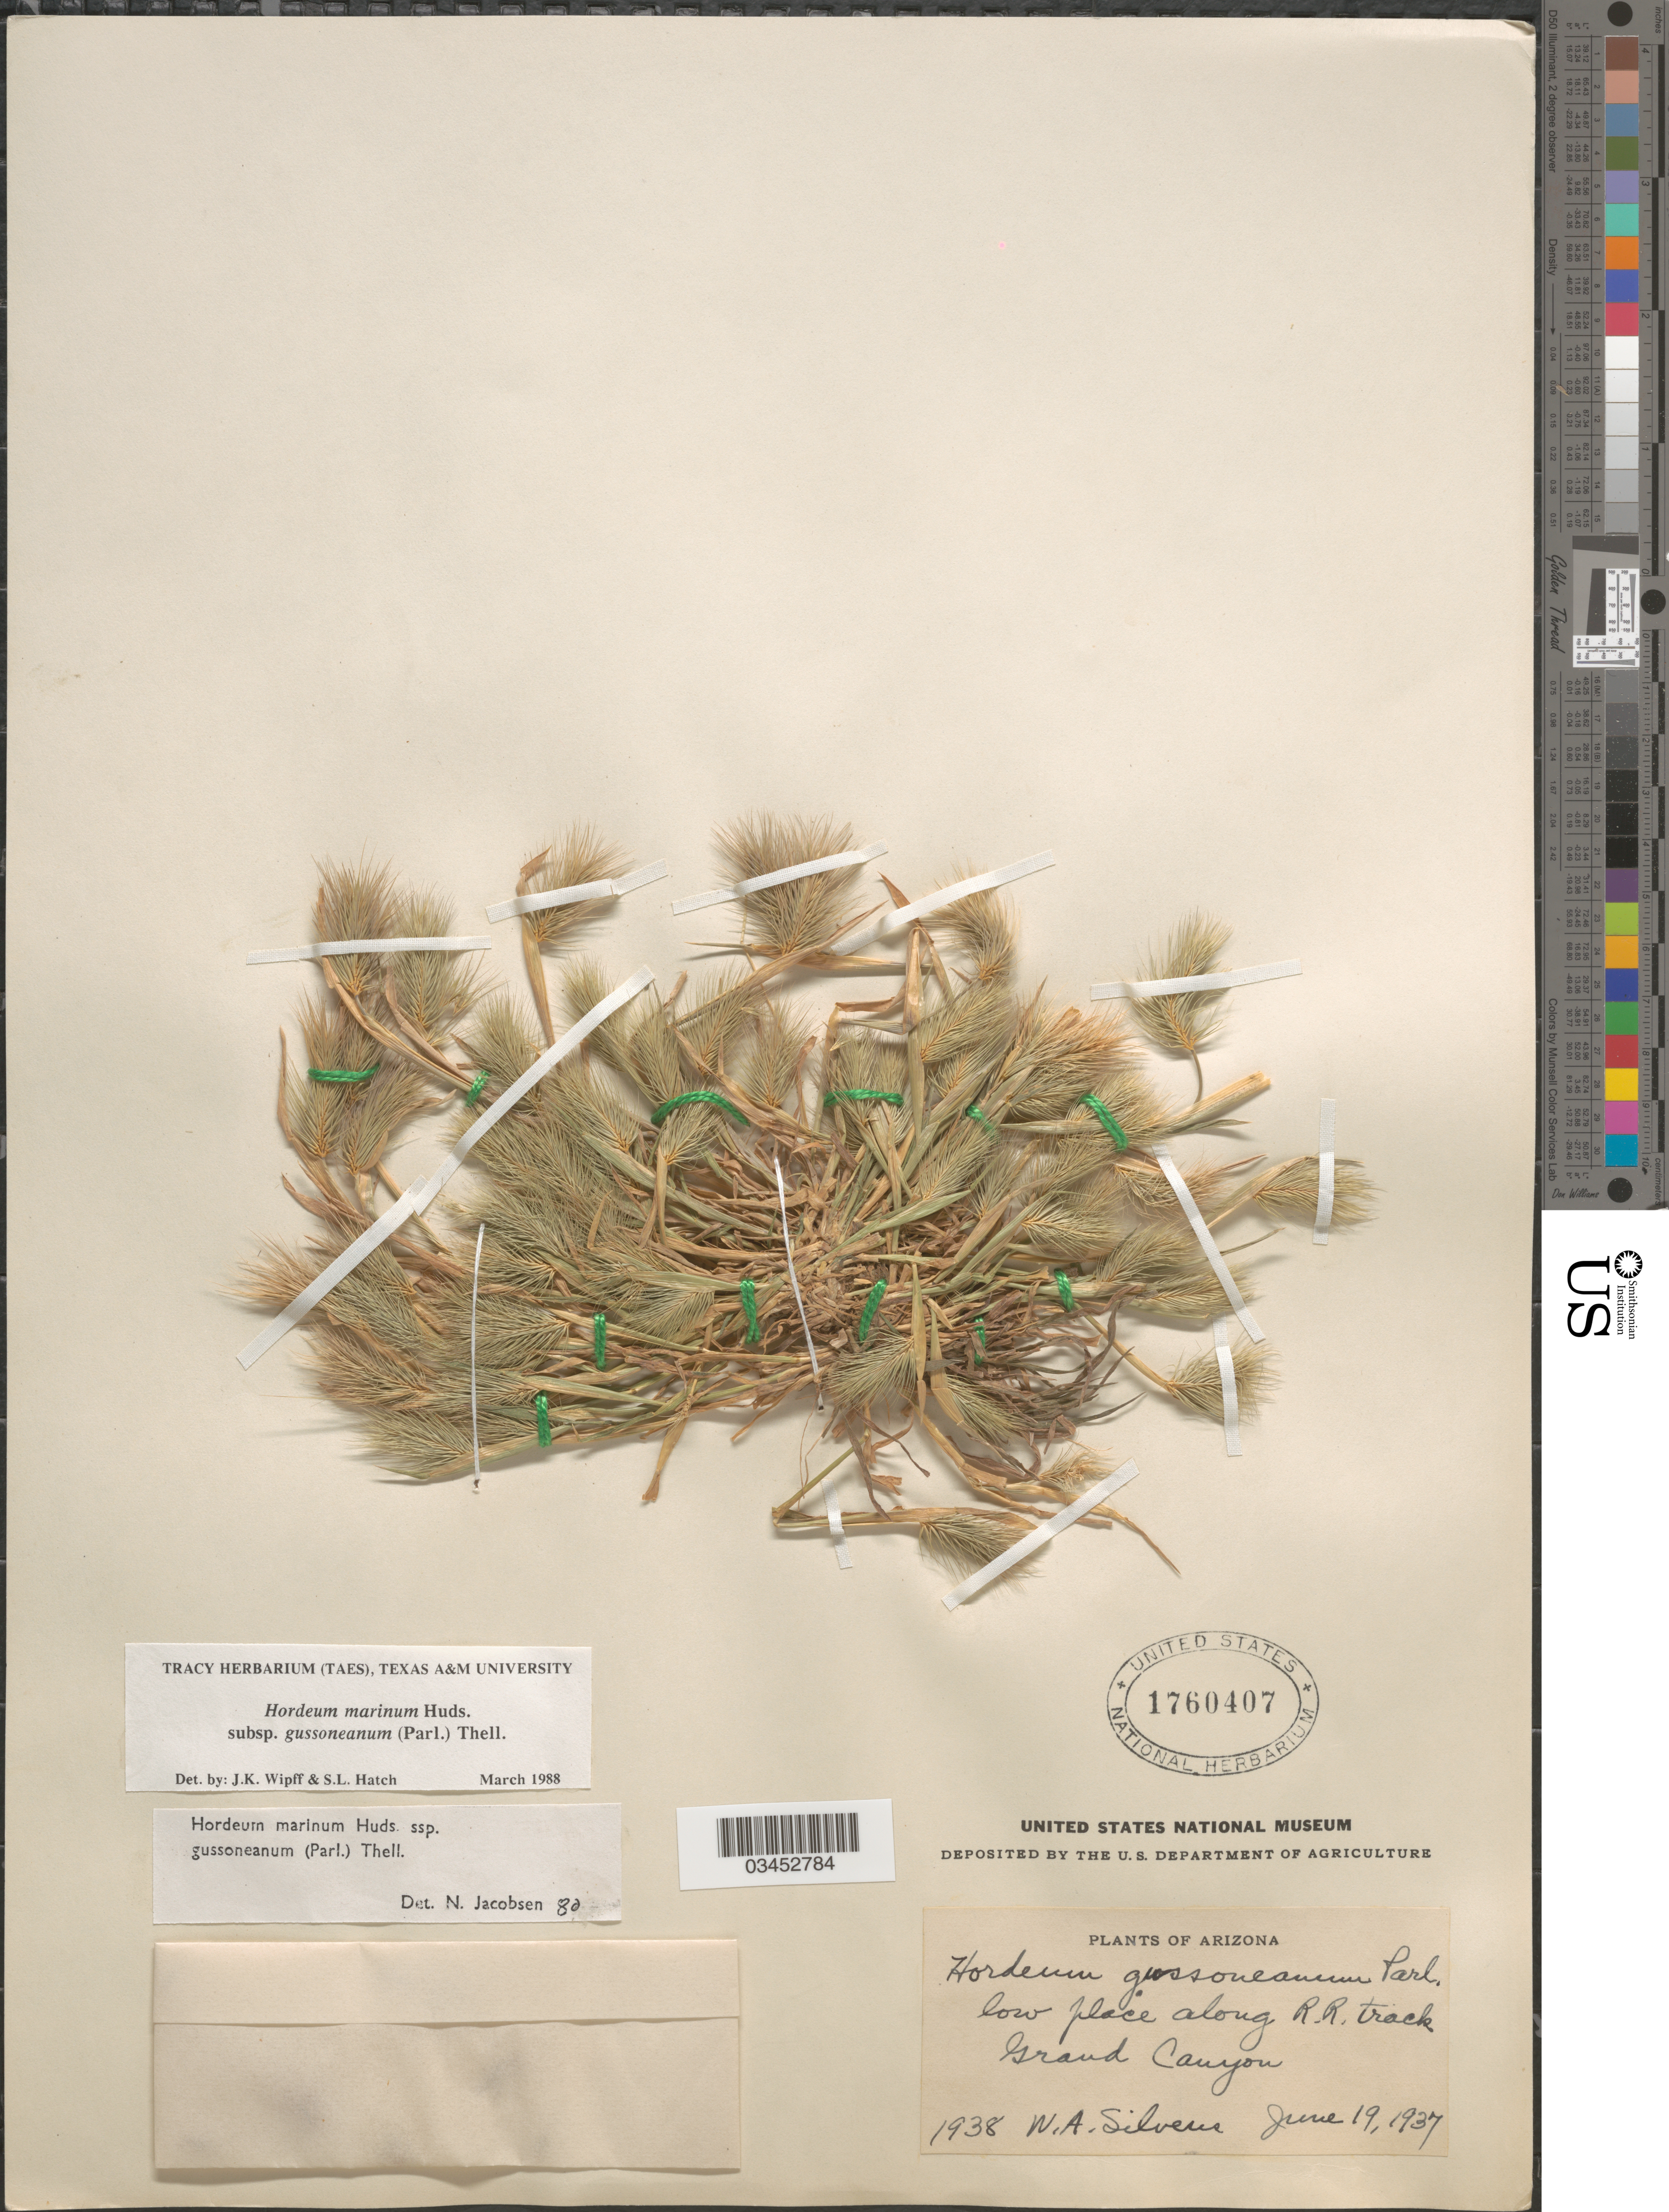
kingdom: Plantae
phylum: Tracheophyta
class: Liliopsida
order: Poales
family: Poaceae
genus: Hordeum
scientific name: Hordeum marinum subsp. gussoneanum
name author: (Parl.) Thell.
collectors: W. Silveus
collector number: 1938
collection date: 1937-06-19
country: United States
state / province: Arizona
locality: Low place along R.R. track Grand Canyon.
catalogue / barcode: US 1760407